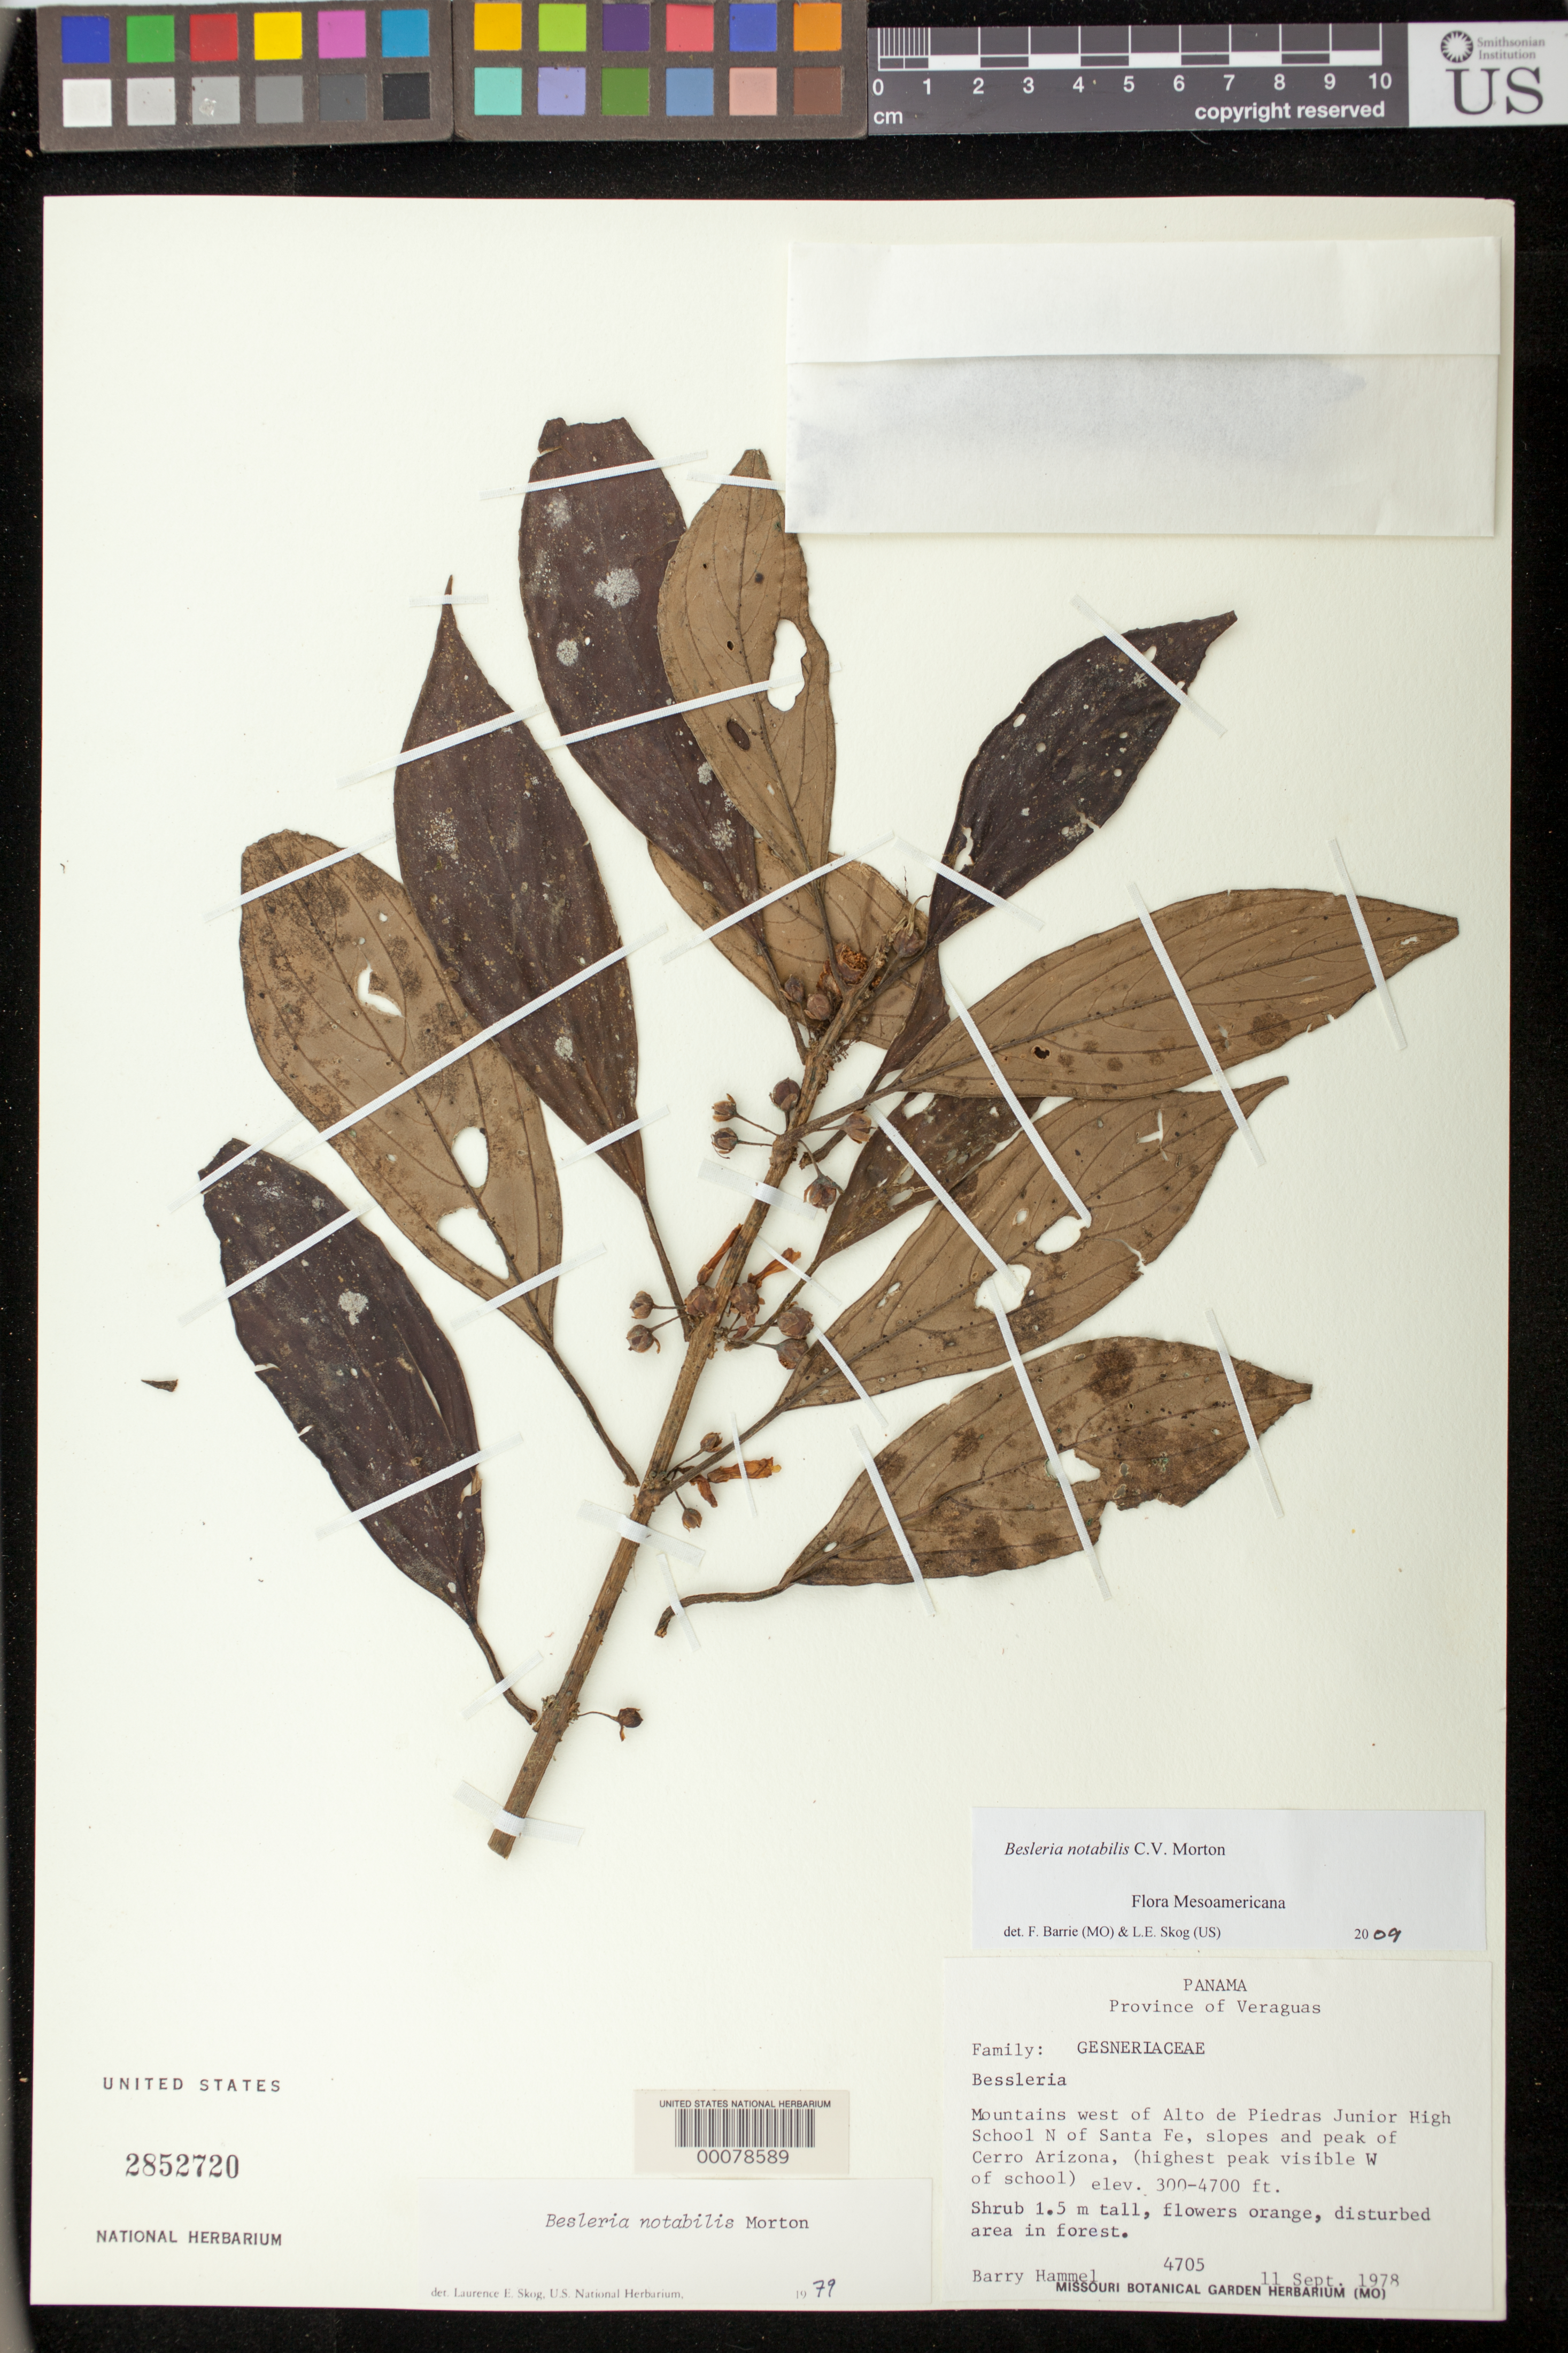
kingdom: Plantae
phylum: Tracheophyta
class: Magnoliopsida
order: Lamiales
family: Gesneriaceae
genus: Besleria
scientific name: Besleria notabilis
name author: C.V. Morton in Standl.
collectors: B. Hammel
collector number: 4705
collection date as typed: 11 Sep 1978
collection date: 1978-09-11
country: Panama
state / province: Veraguas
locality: Mountains W of Alto de Piedras jr high school N of Santa Fe, slopes and peak of Cerro Arizona (highest peak visible W of sch)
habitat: Disturbed area in forest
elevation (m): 91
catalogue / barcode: US 2852720